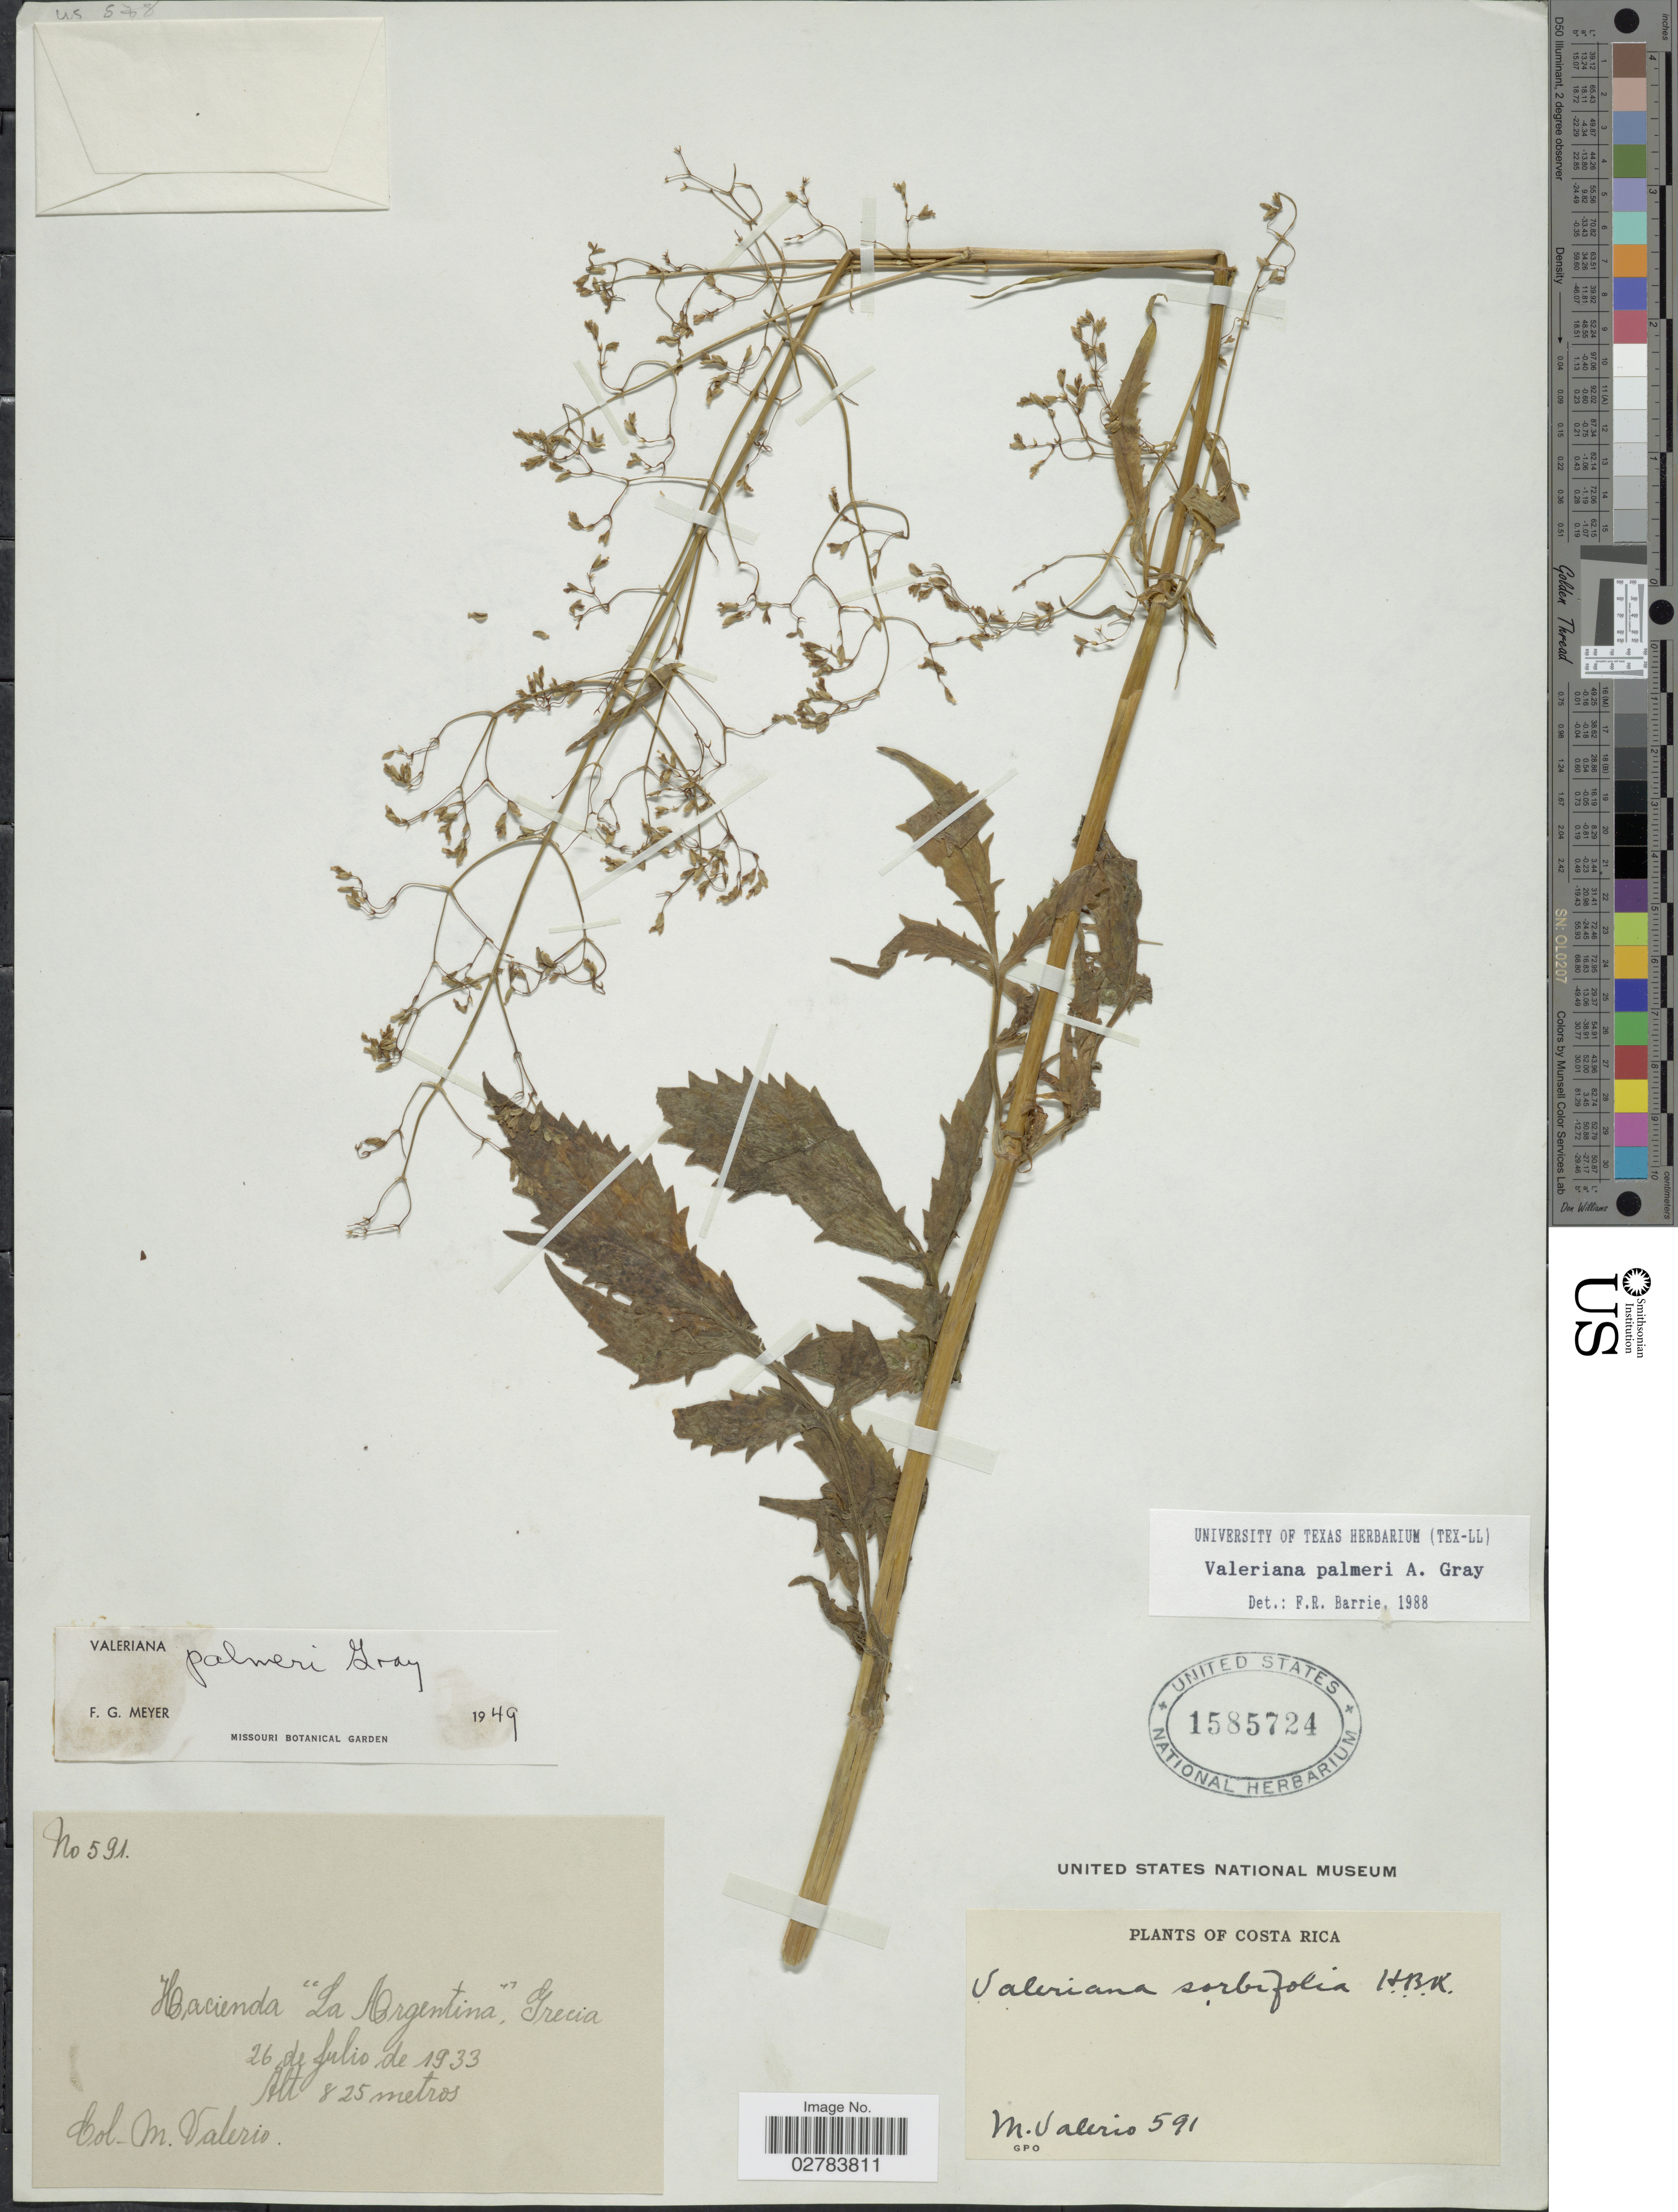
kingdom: Plantae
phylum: Tracheophyta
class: Magnoliopsida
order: Dipsacales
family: Caprifoliaceae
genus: Valeriana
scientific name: Valeriana palmeri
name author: A. Gray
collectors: M. Valerio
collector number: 591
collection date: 1933-07-26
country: Costa Rica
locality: Hacienda "La Argentina", Grecia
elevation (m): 825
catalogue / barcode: US 1585724